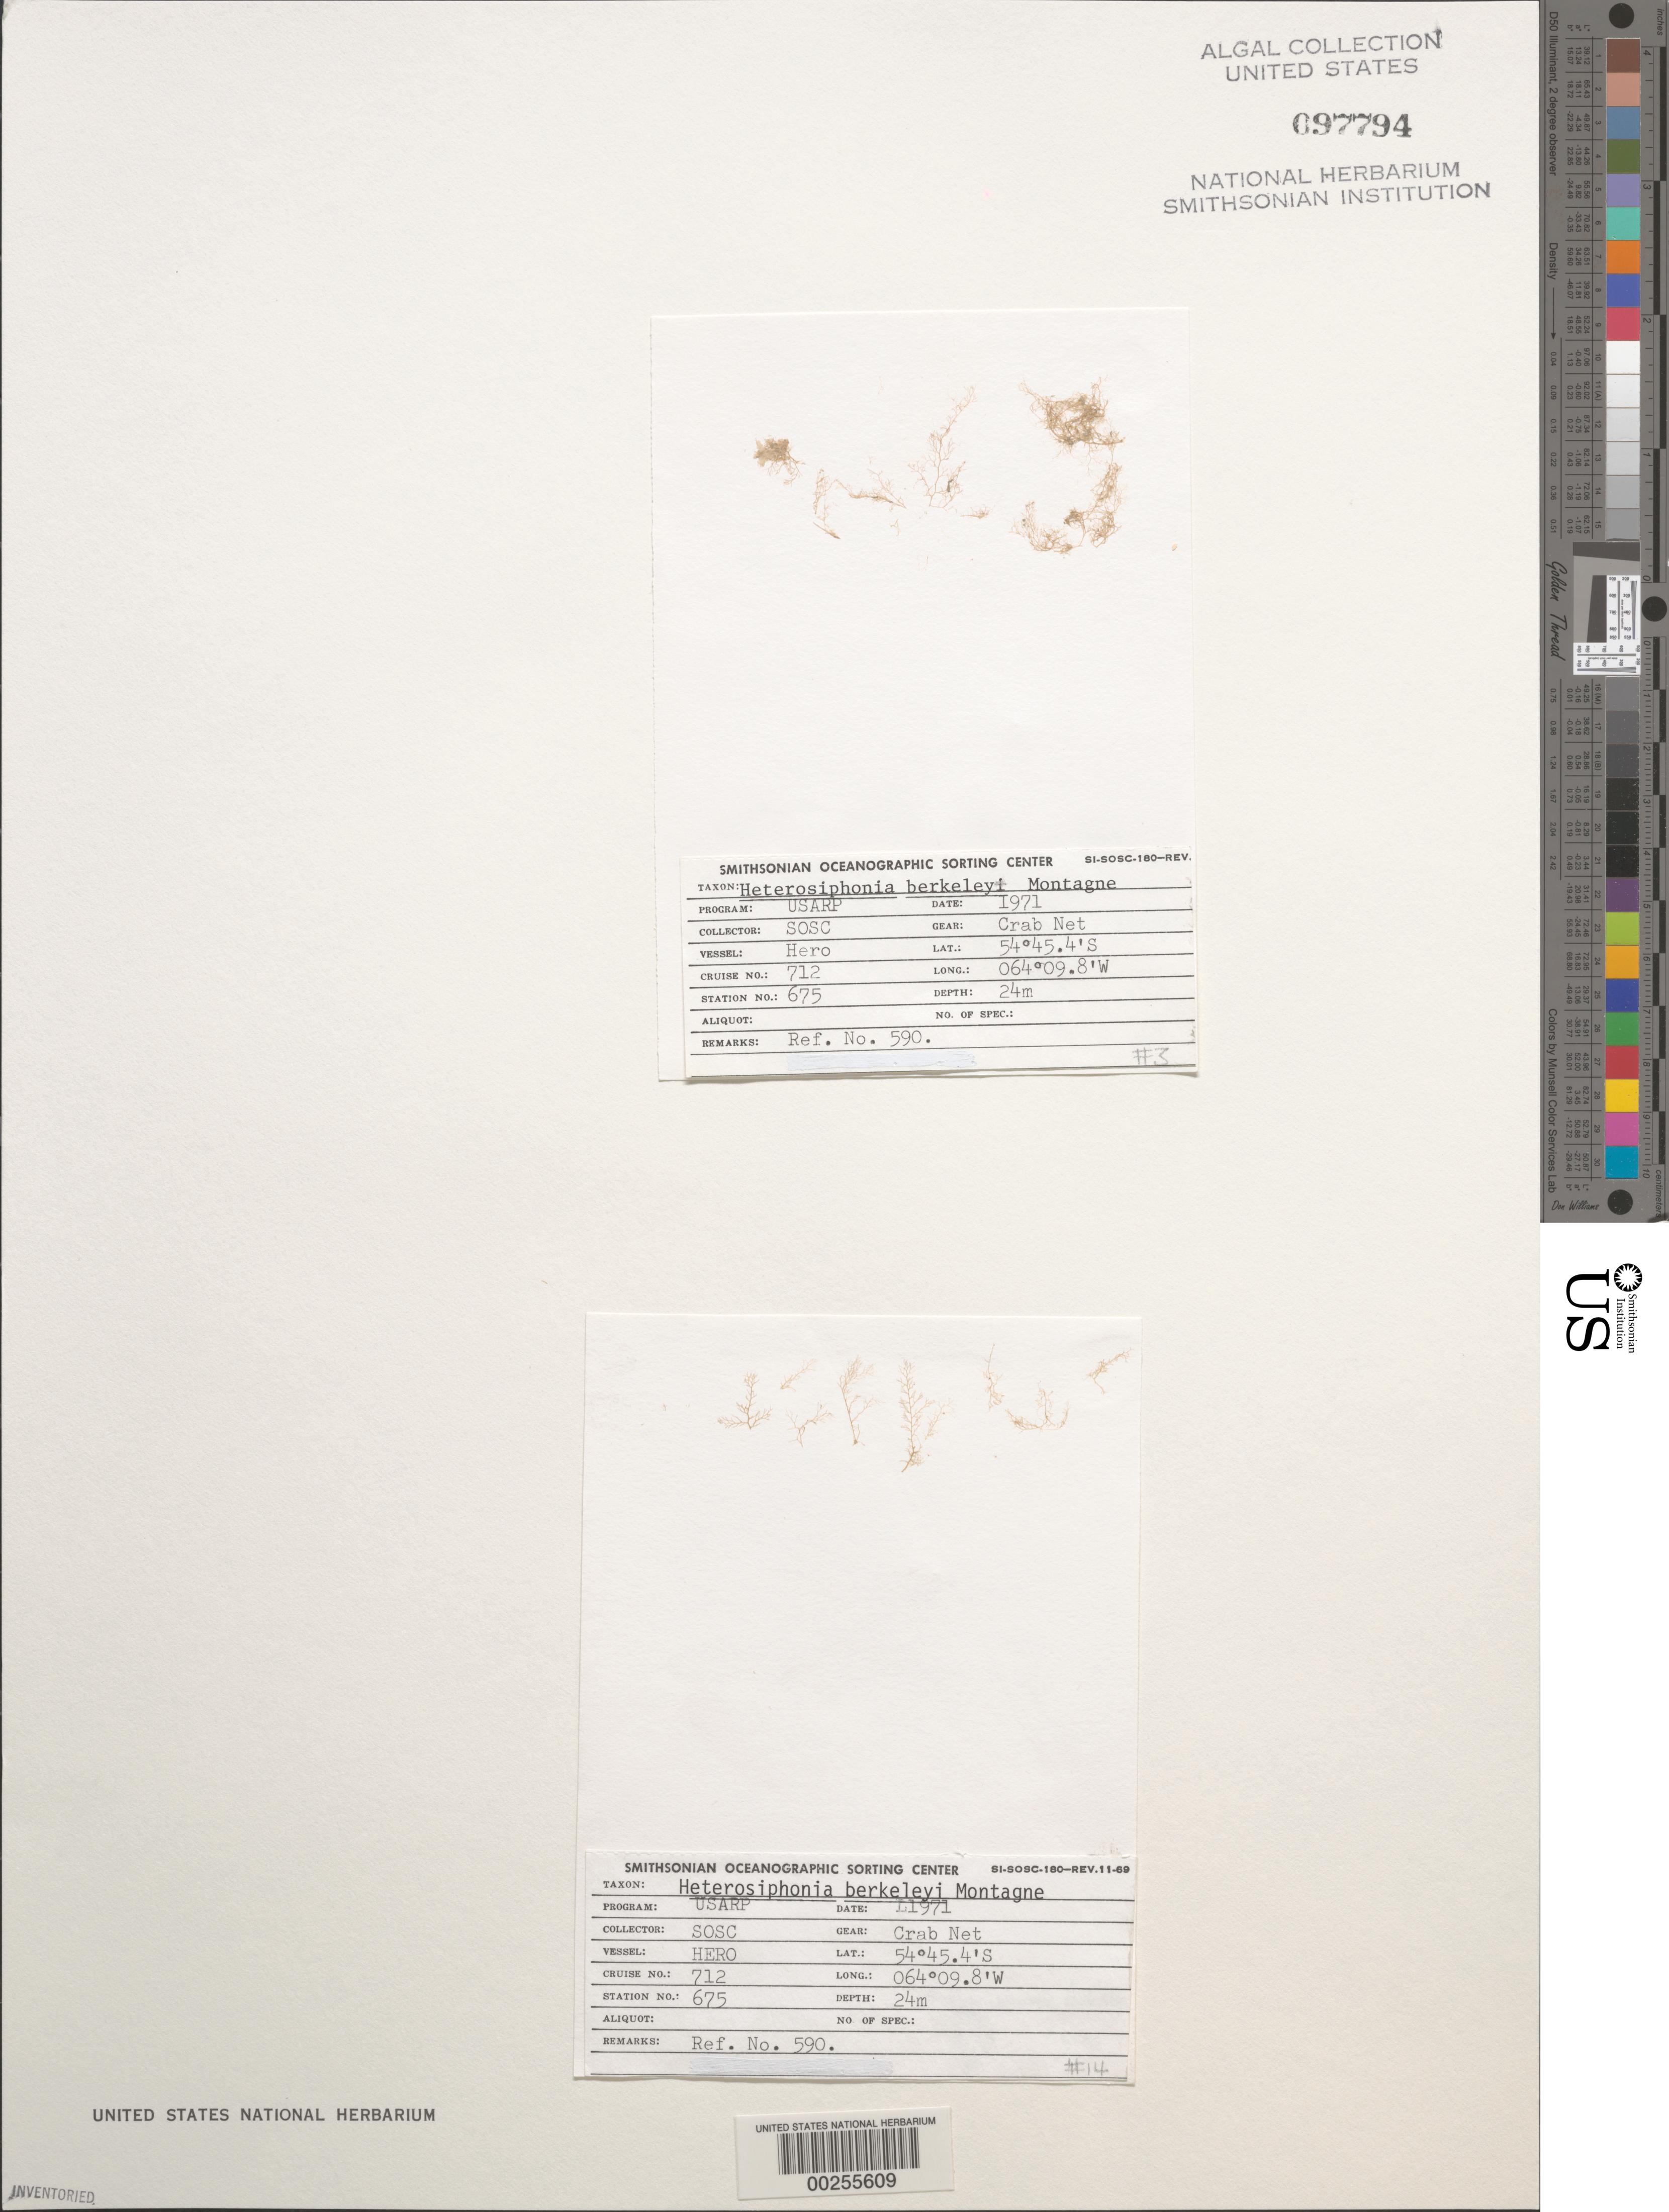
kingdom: Plantae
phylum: Rhodophyta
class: Florideophyceae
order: Ceramiales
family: Dasyaceae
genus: Heterosiphonia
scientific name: Heterosiphonia berkeleyi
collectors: SOSC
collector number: Station 675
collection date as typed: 1971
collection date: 1971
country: Argentina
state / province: Tierra del Fuego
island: Isla de los Estados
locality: Basil Hall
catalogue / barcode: US 97794